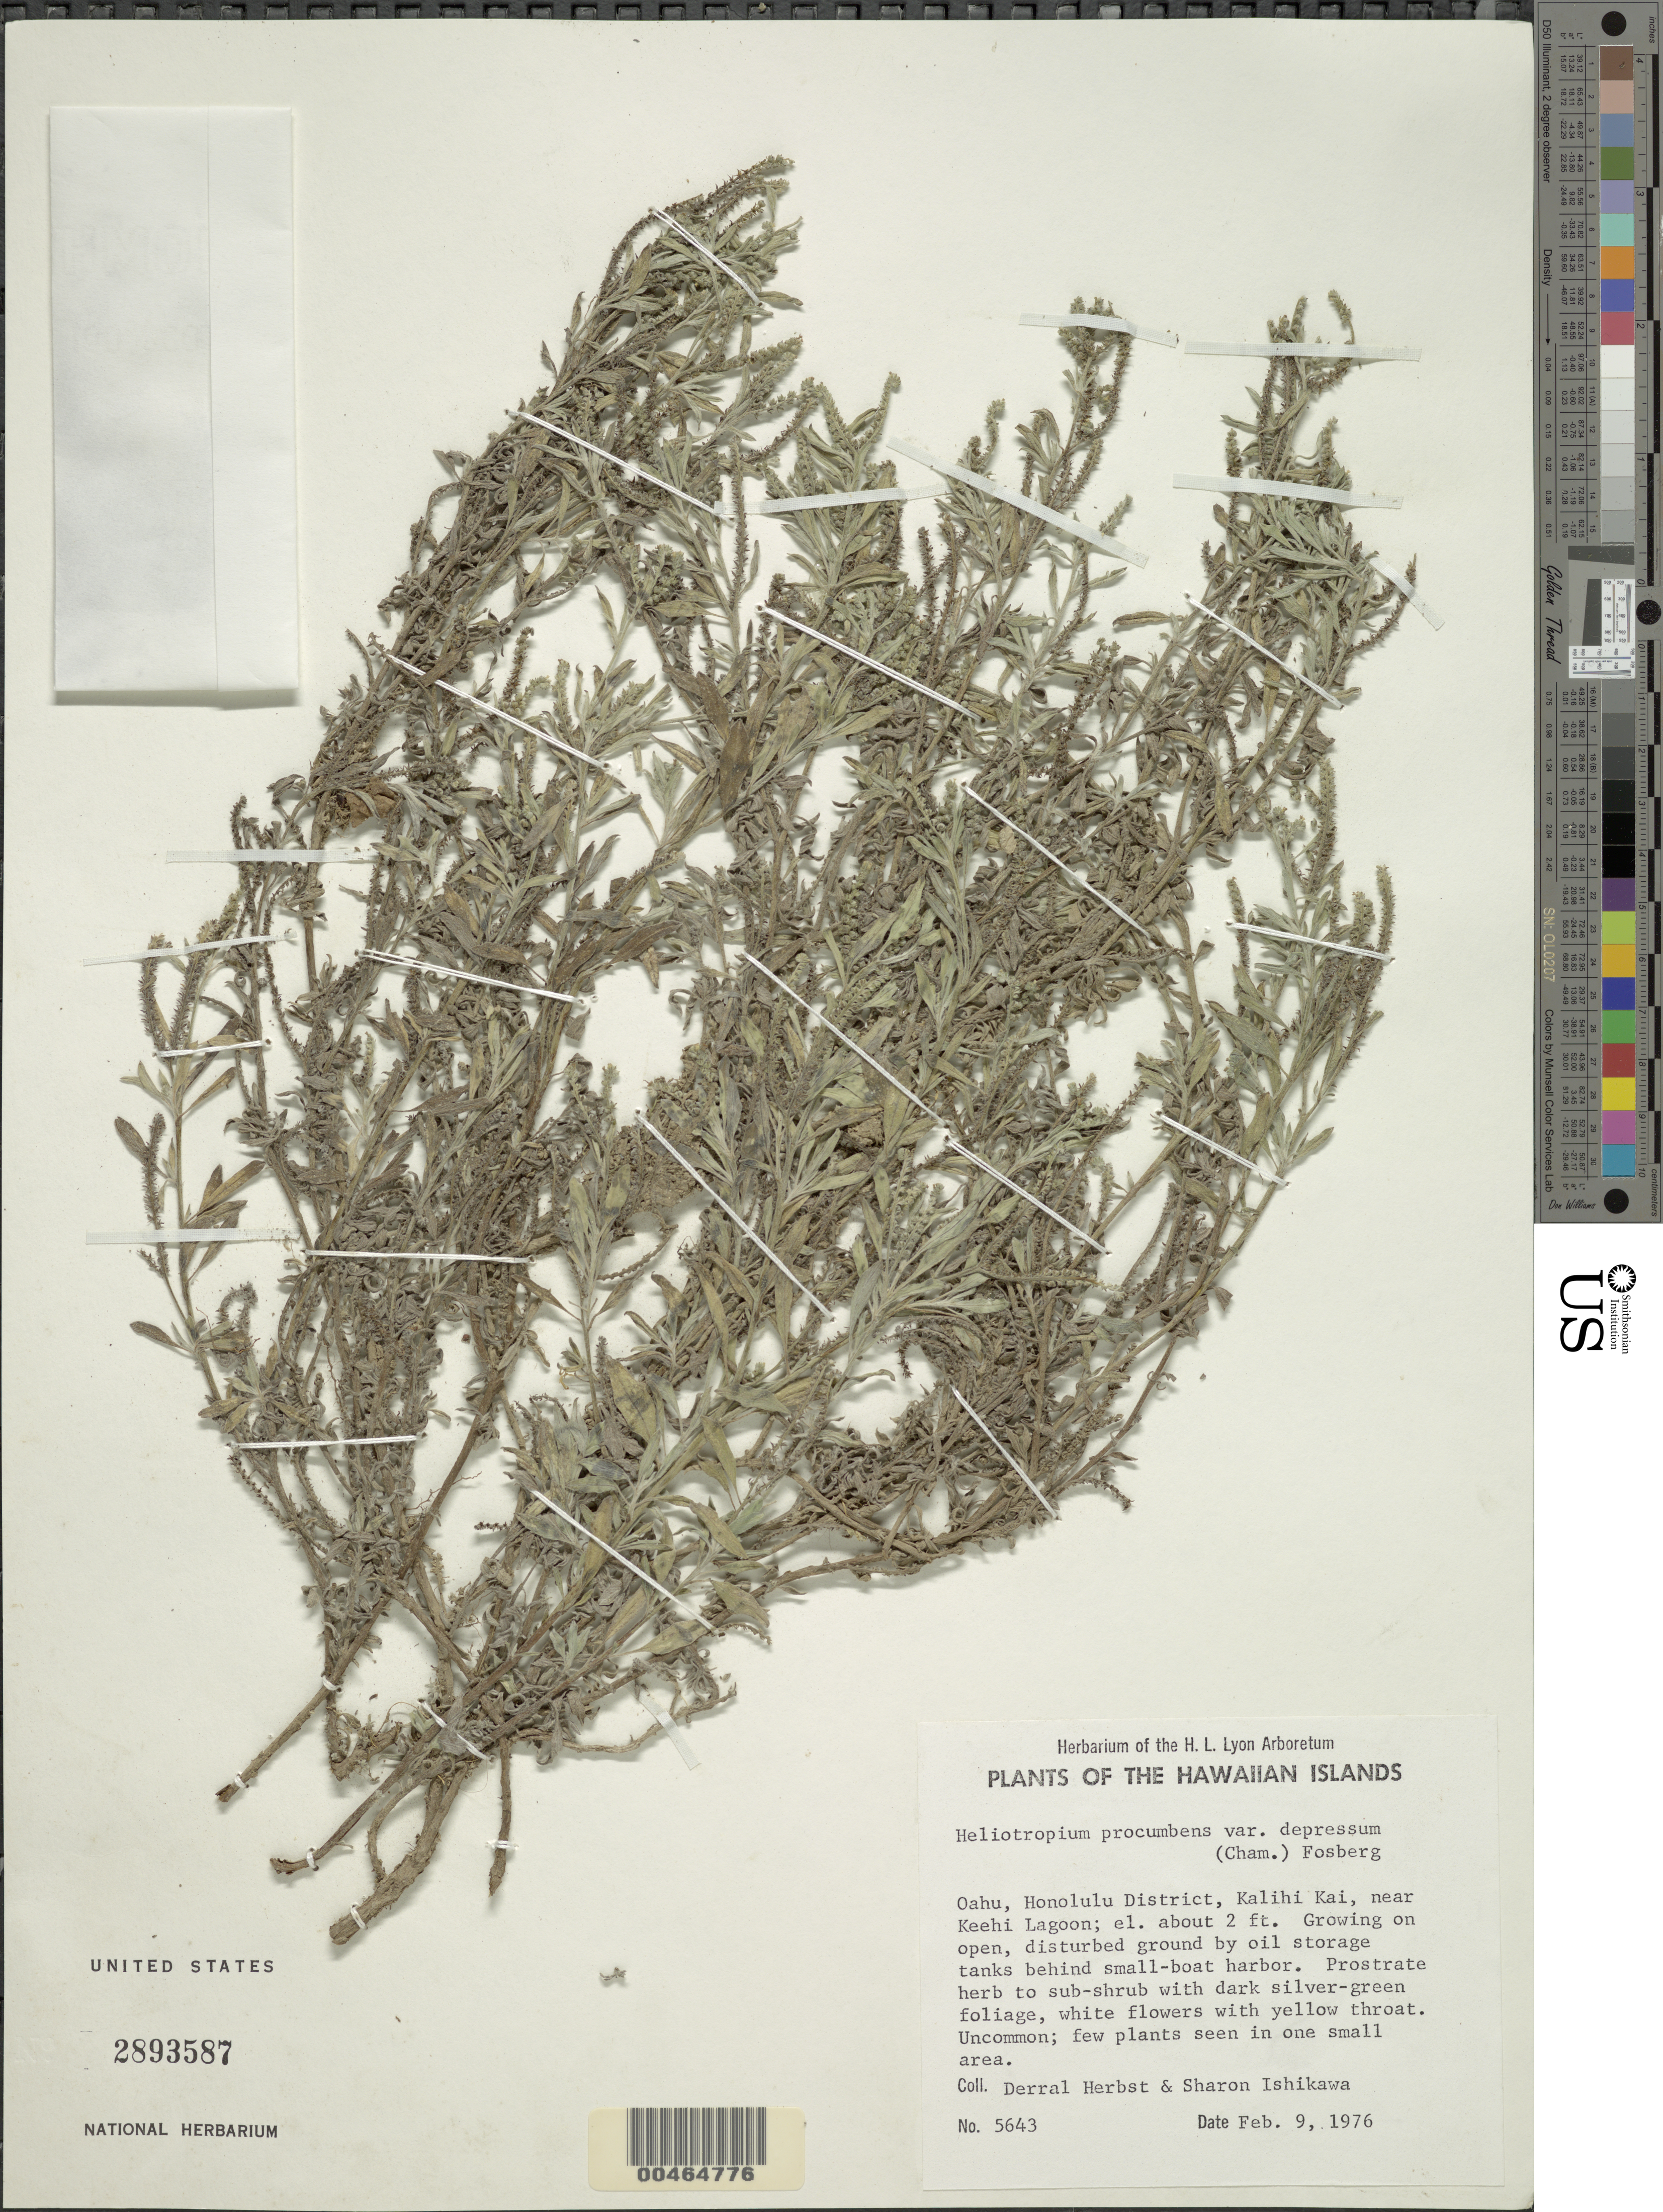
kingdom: Plantae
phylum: Tracheophyta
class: Magnoliopsida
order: Boraginales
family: Heliotropiaceae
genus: Euploca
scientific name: Euploca procumbens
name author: (Mill.) Diane & Hilger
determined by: Wagner, W. L., (BOT), Smithsonian Institution - National Museum of Natural History (UNITED STATES)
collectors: D. R. Herbst & S. Ishikawa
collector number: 5643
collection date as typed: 9 Feb 1976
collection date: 1976-02-09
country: United States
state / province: Hawaii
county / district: Honolulu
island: Oahu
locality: Honolulu District, Kalihi Kai, near Keehi Lagoon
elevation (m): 1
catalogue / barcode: US 2893587